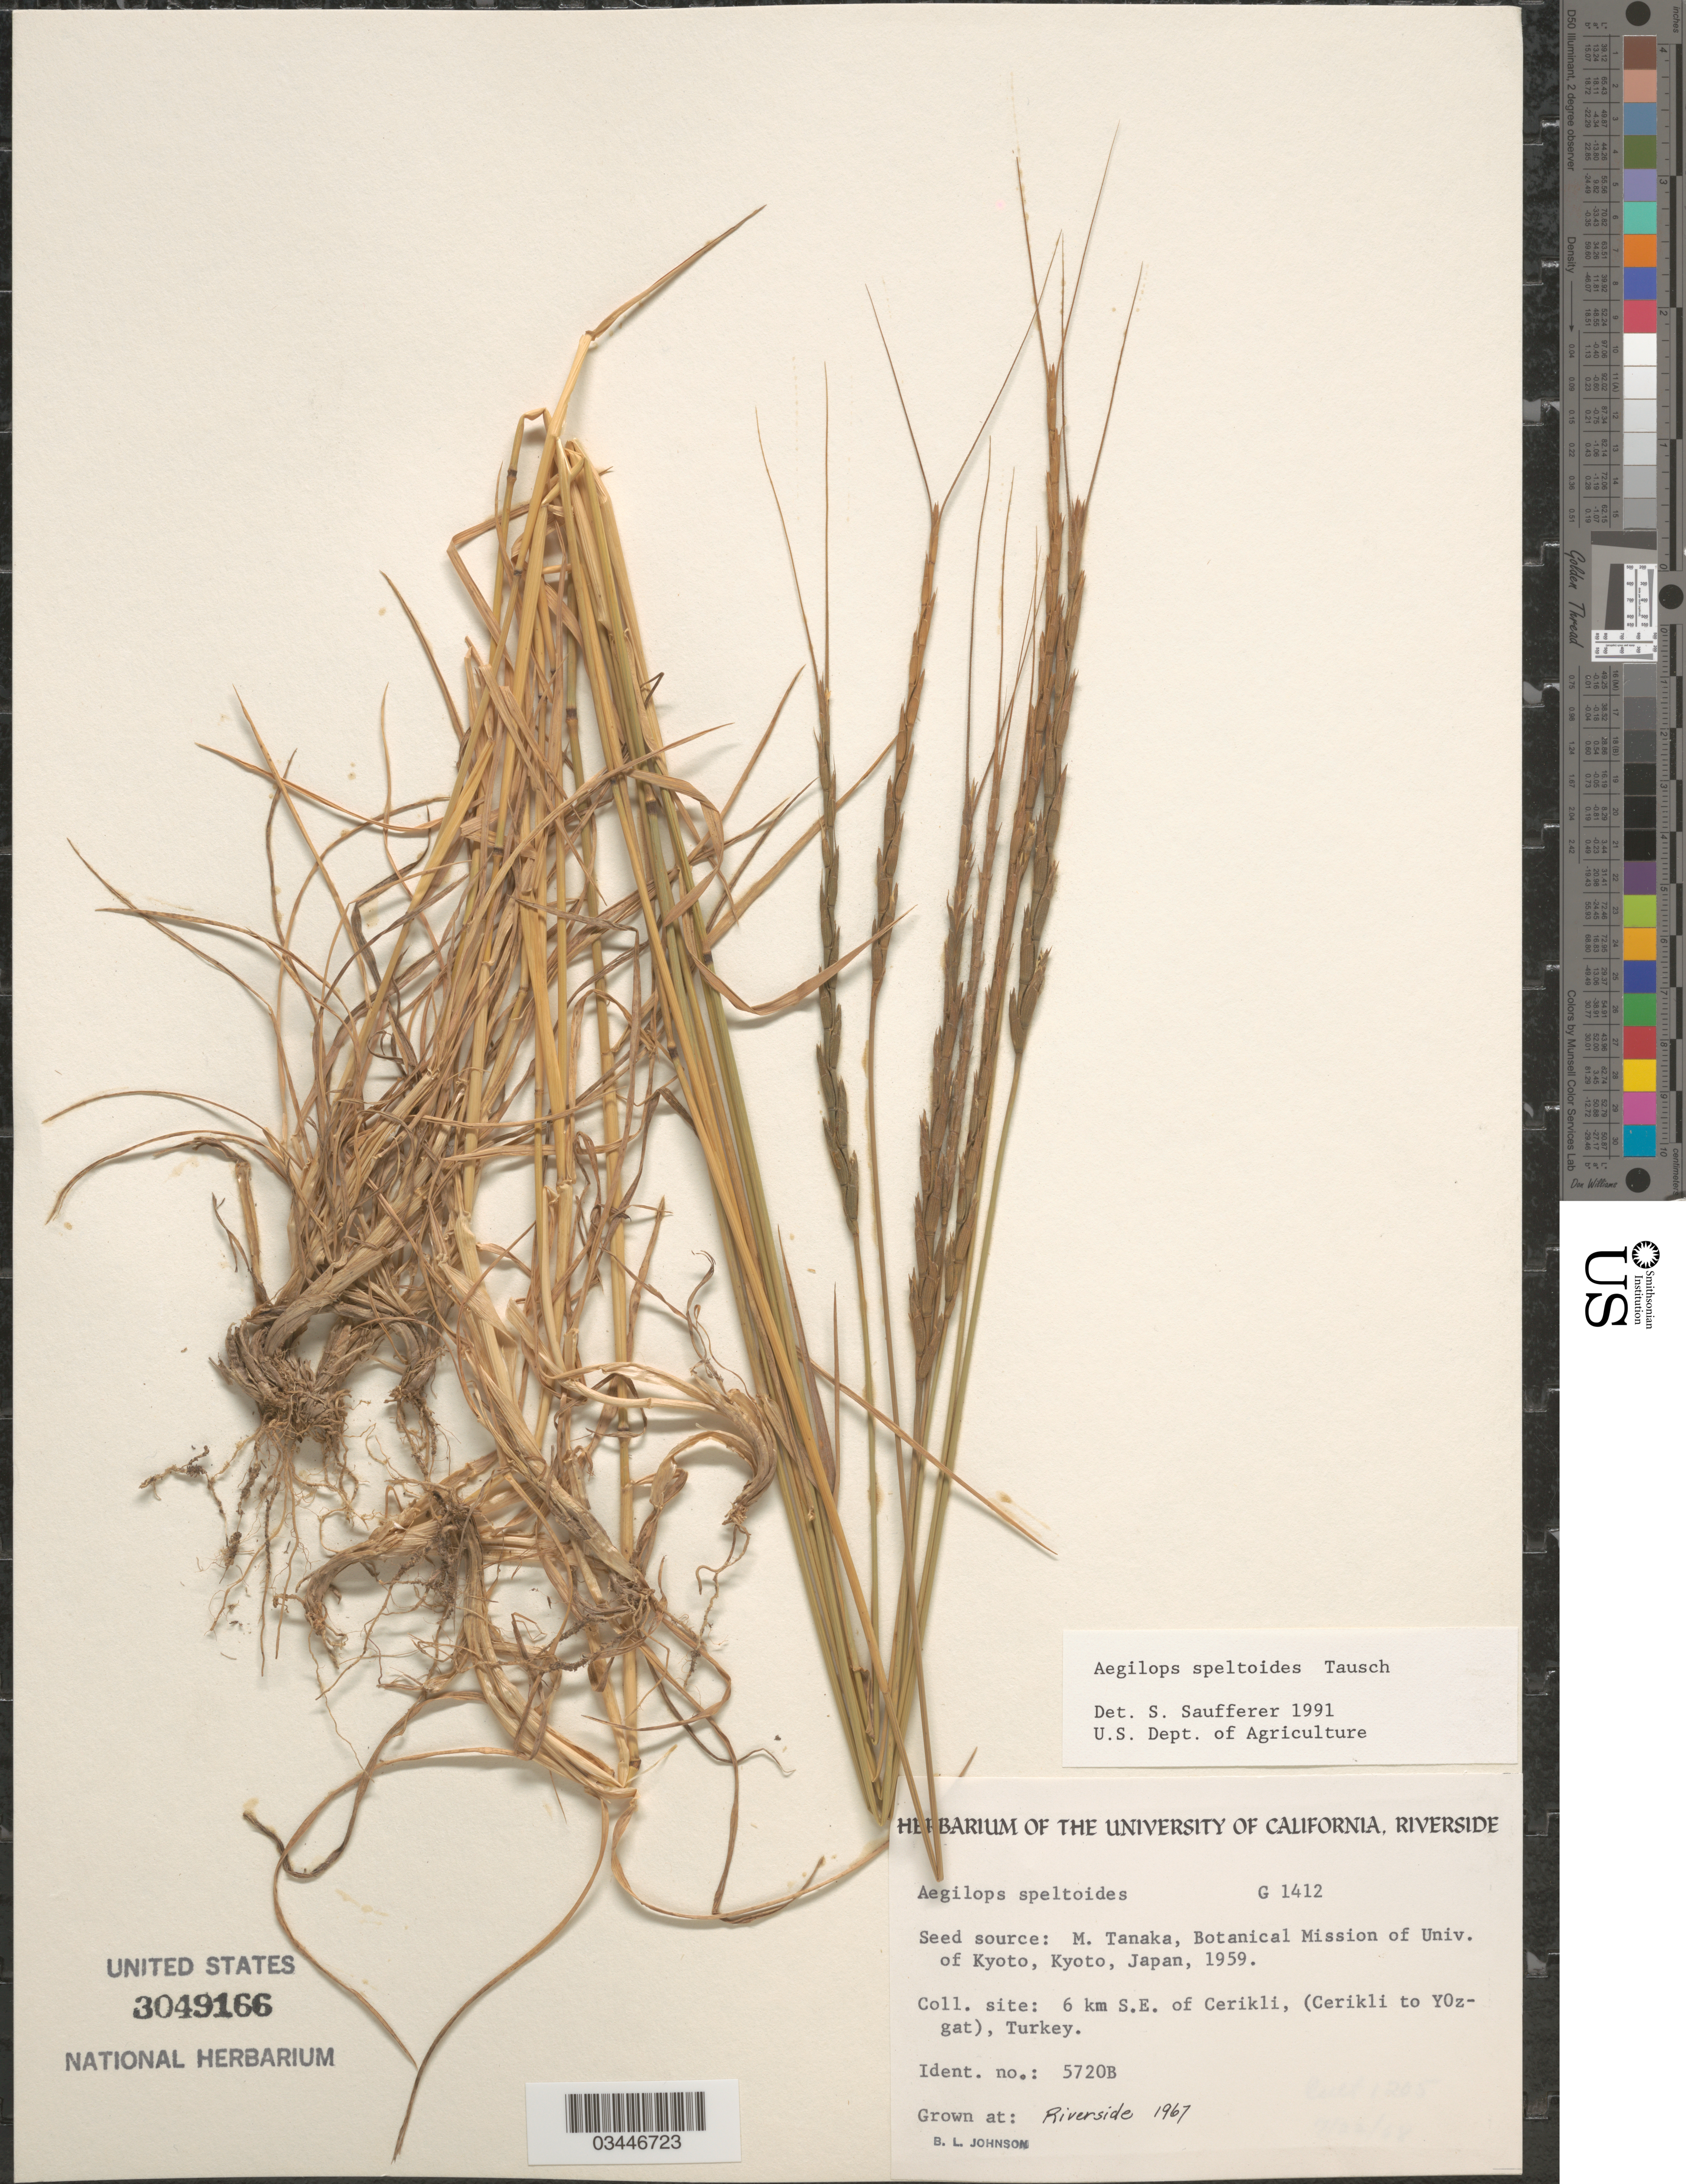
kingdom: Plantae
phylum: Tracheophyta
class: Liliopsida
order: Poales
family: Poaceae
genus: Aegilops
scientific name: Aegilops speltoides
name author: Tausch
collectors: B. Johnson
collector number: G1412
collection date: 1967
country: United States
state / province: California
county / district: Riverside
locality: Riverside.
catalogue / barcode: US 3049166